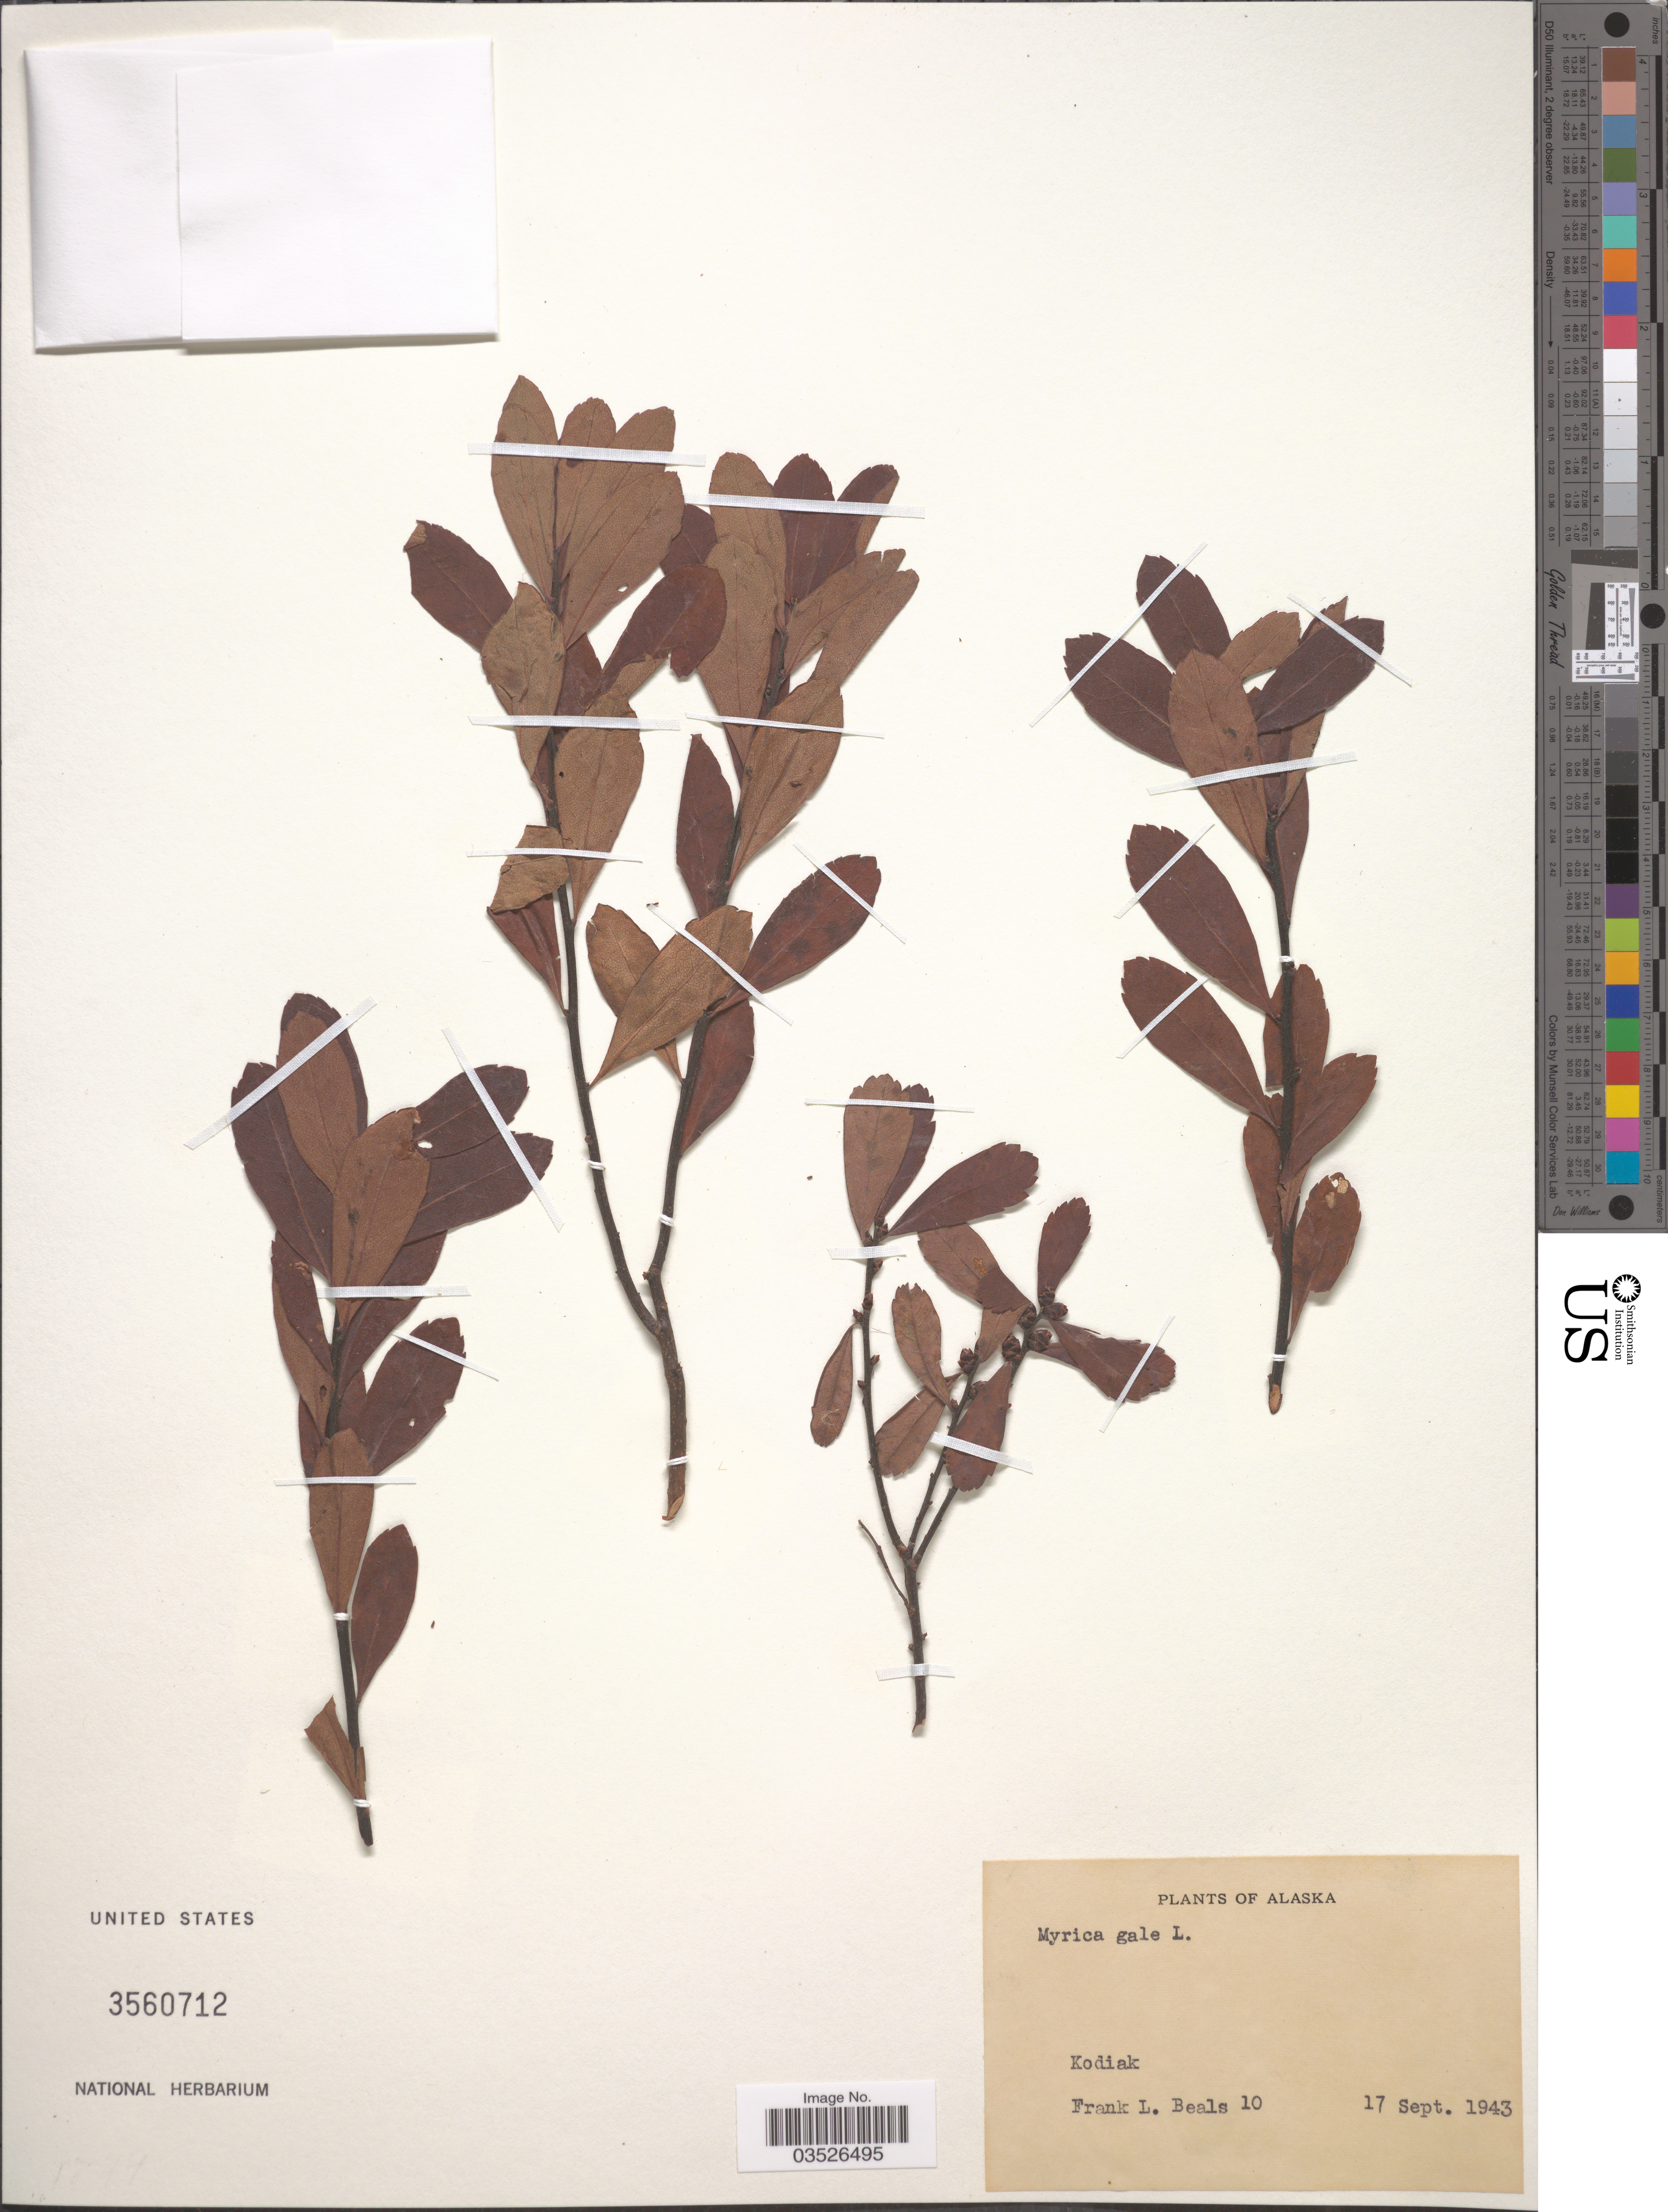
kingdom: Plantae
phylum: Tracheophyta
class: Magnoliopsida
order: Fagales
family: Myricaceae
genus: Myrica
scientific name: Myrica gale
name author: L.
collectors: F. Beals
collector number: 10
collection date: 1943-09-17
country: United States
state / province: Alaska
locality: Kodiak.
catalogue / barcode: US 3560712